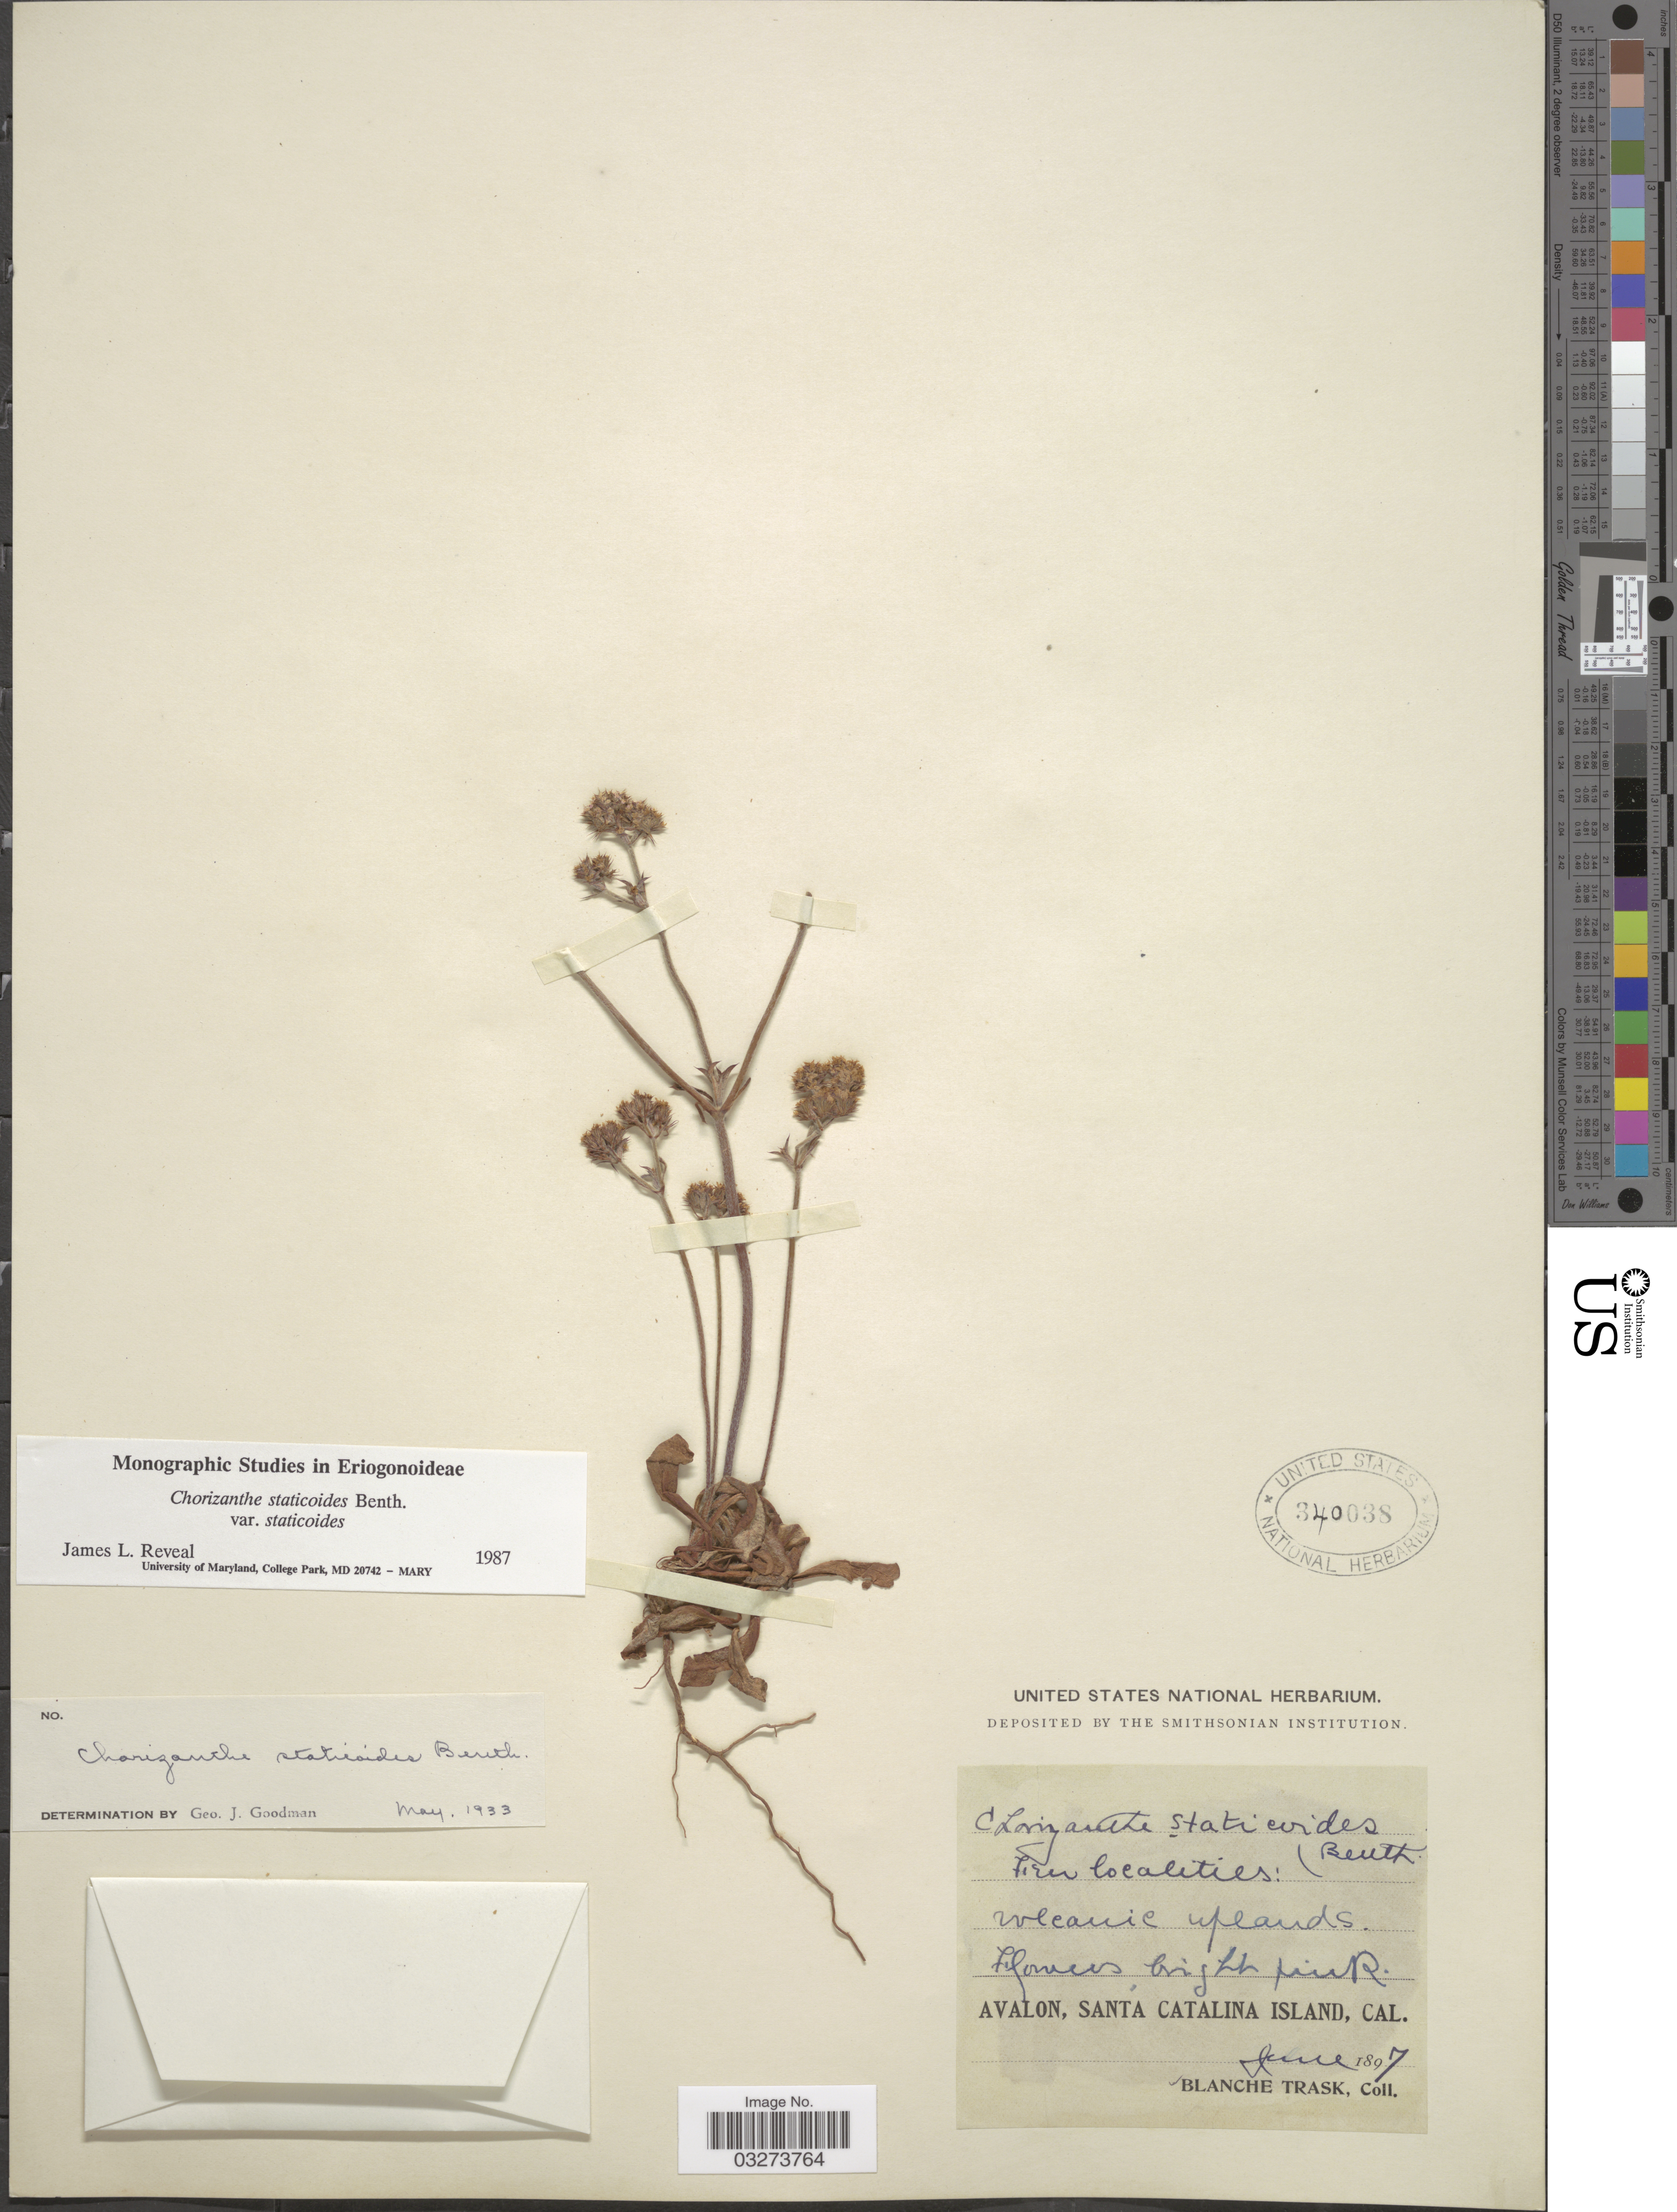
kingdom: Plantae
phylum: Tracheophyta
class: Magnoliopsida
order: Caryophyllales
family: Polygonaceae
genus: Chorizanthe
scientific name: Chorizanthe staticoides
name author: Benth.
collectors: B. Trask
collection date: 1897-06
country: United States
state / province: California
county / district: Los Angeles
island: Santa Catalina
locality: Avalon, Santa Catalina Island.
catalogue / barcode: US 340038